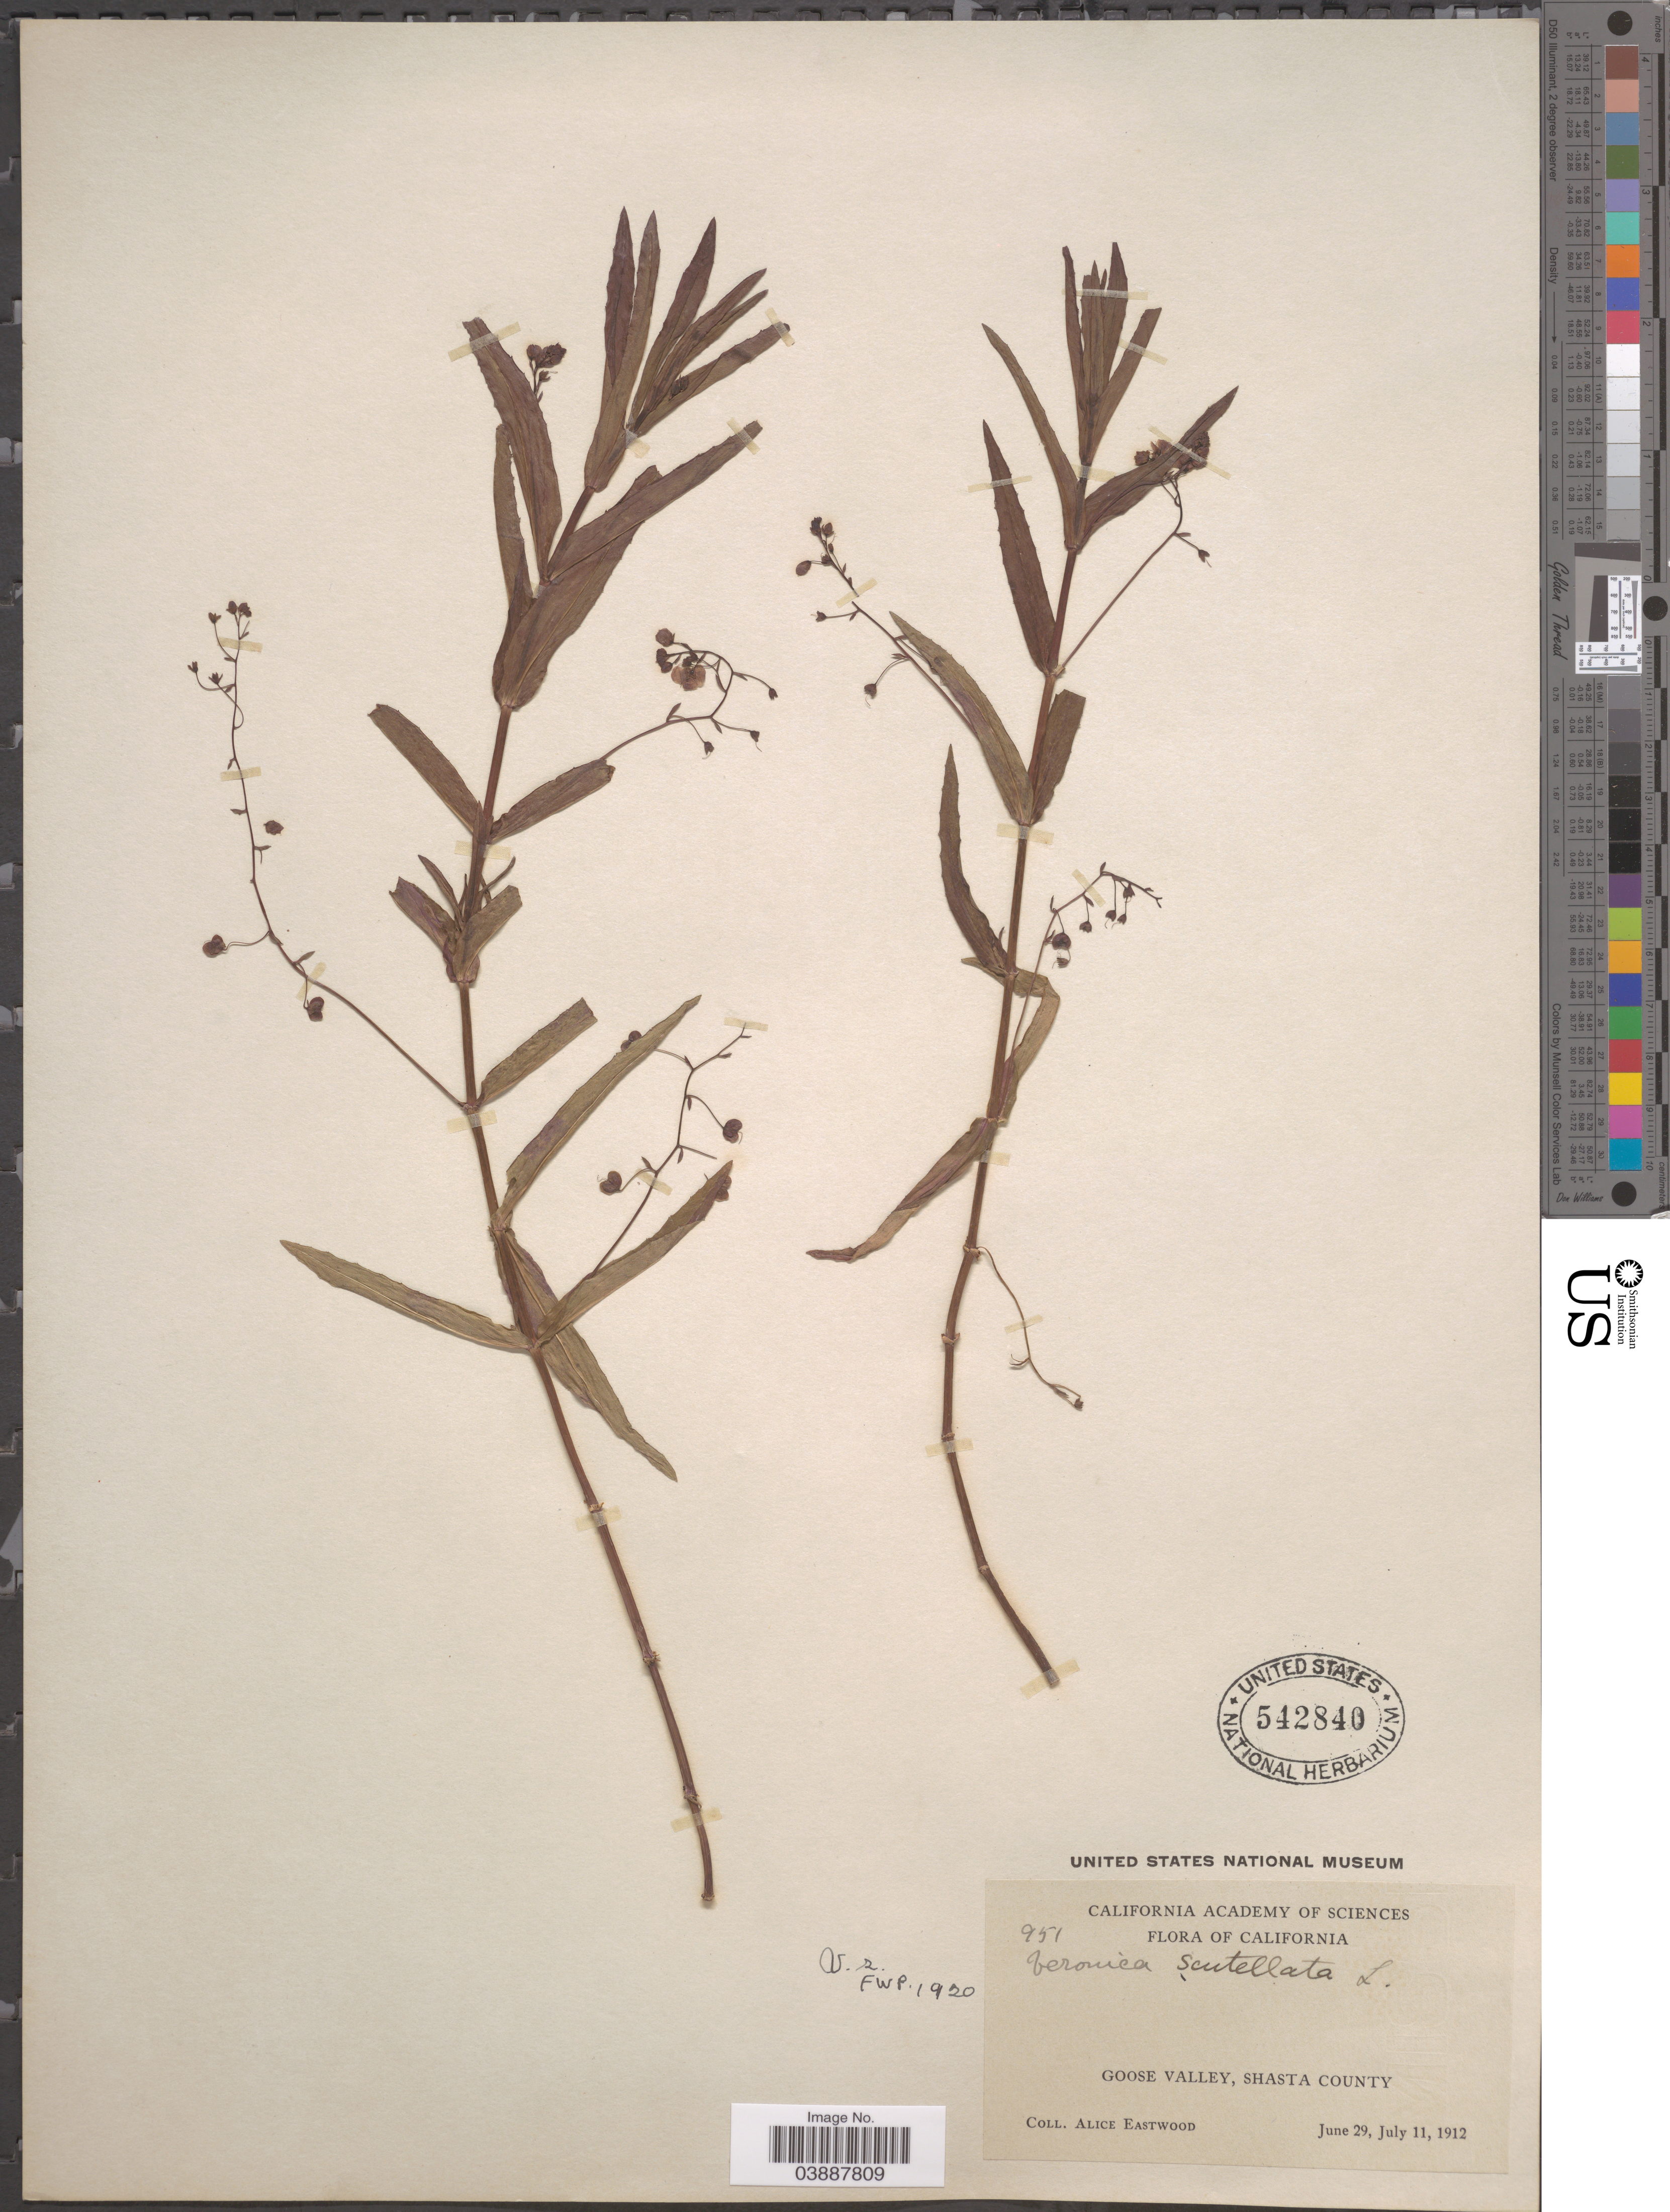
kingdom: Plantae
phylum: Tracheophyta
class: Magnoliopsida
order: Lamiales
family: Plantaginaceae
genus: Veronica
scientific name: Veronica scutellata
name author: L.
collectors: A. Eastwood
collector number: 951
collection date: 1912-06-29/1912-07-11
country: United States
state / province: California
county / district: Shasta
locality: Goose Valley, Shasta County.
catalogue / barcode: US 542840